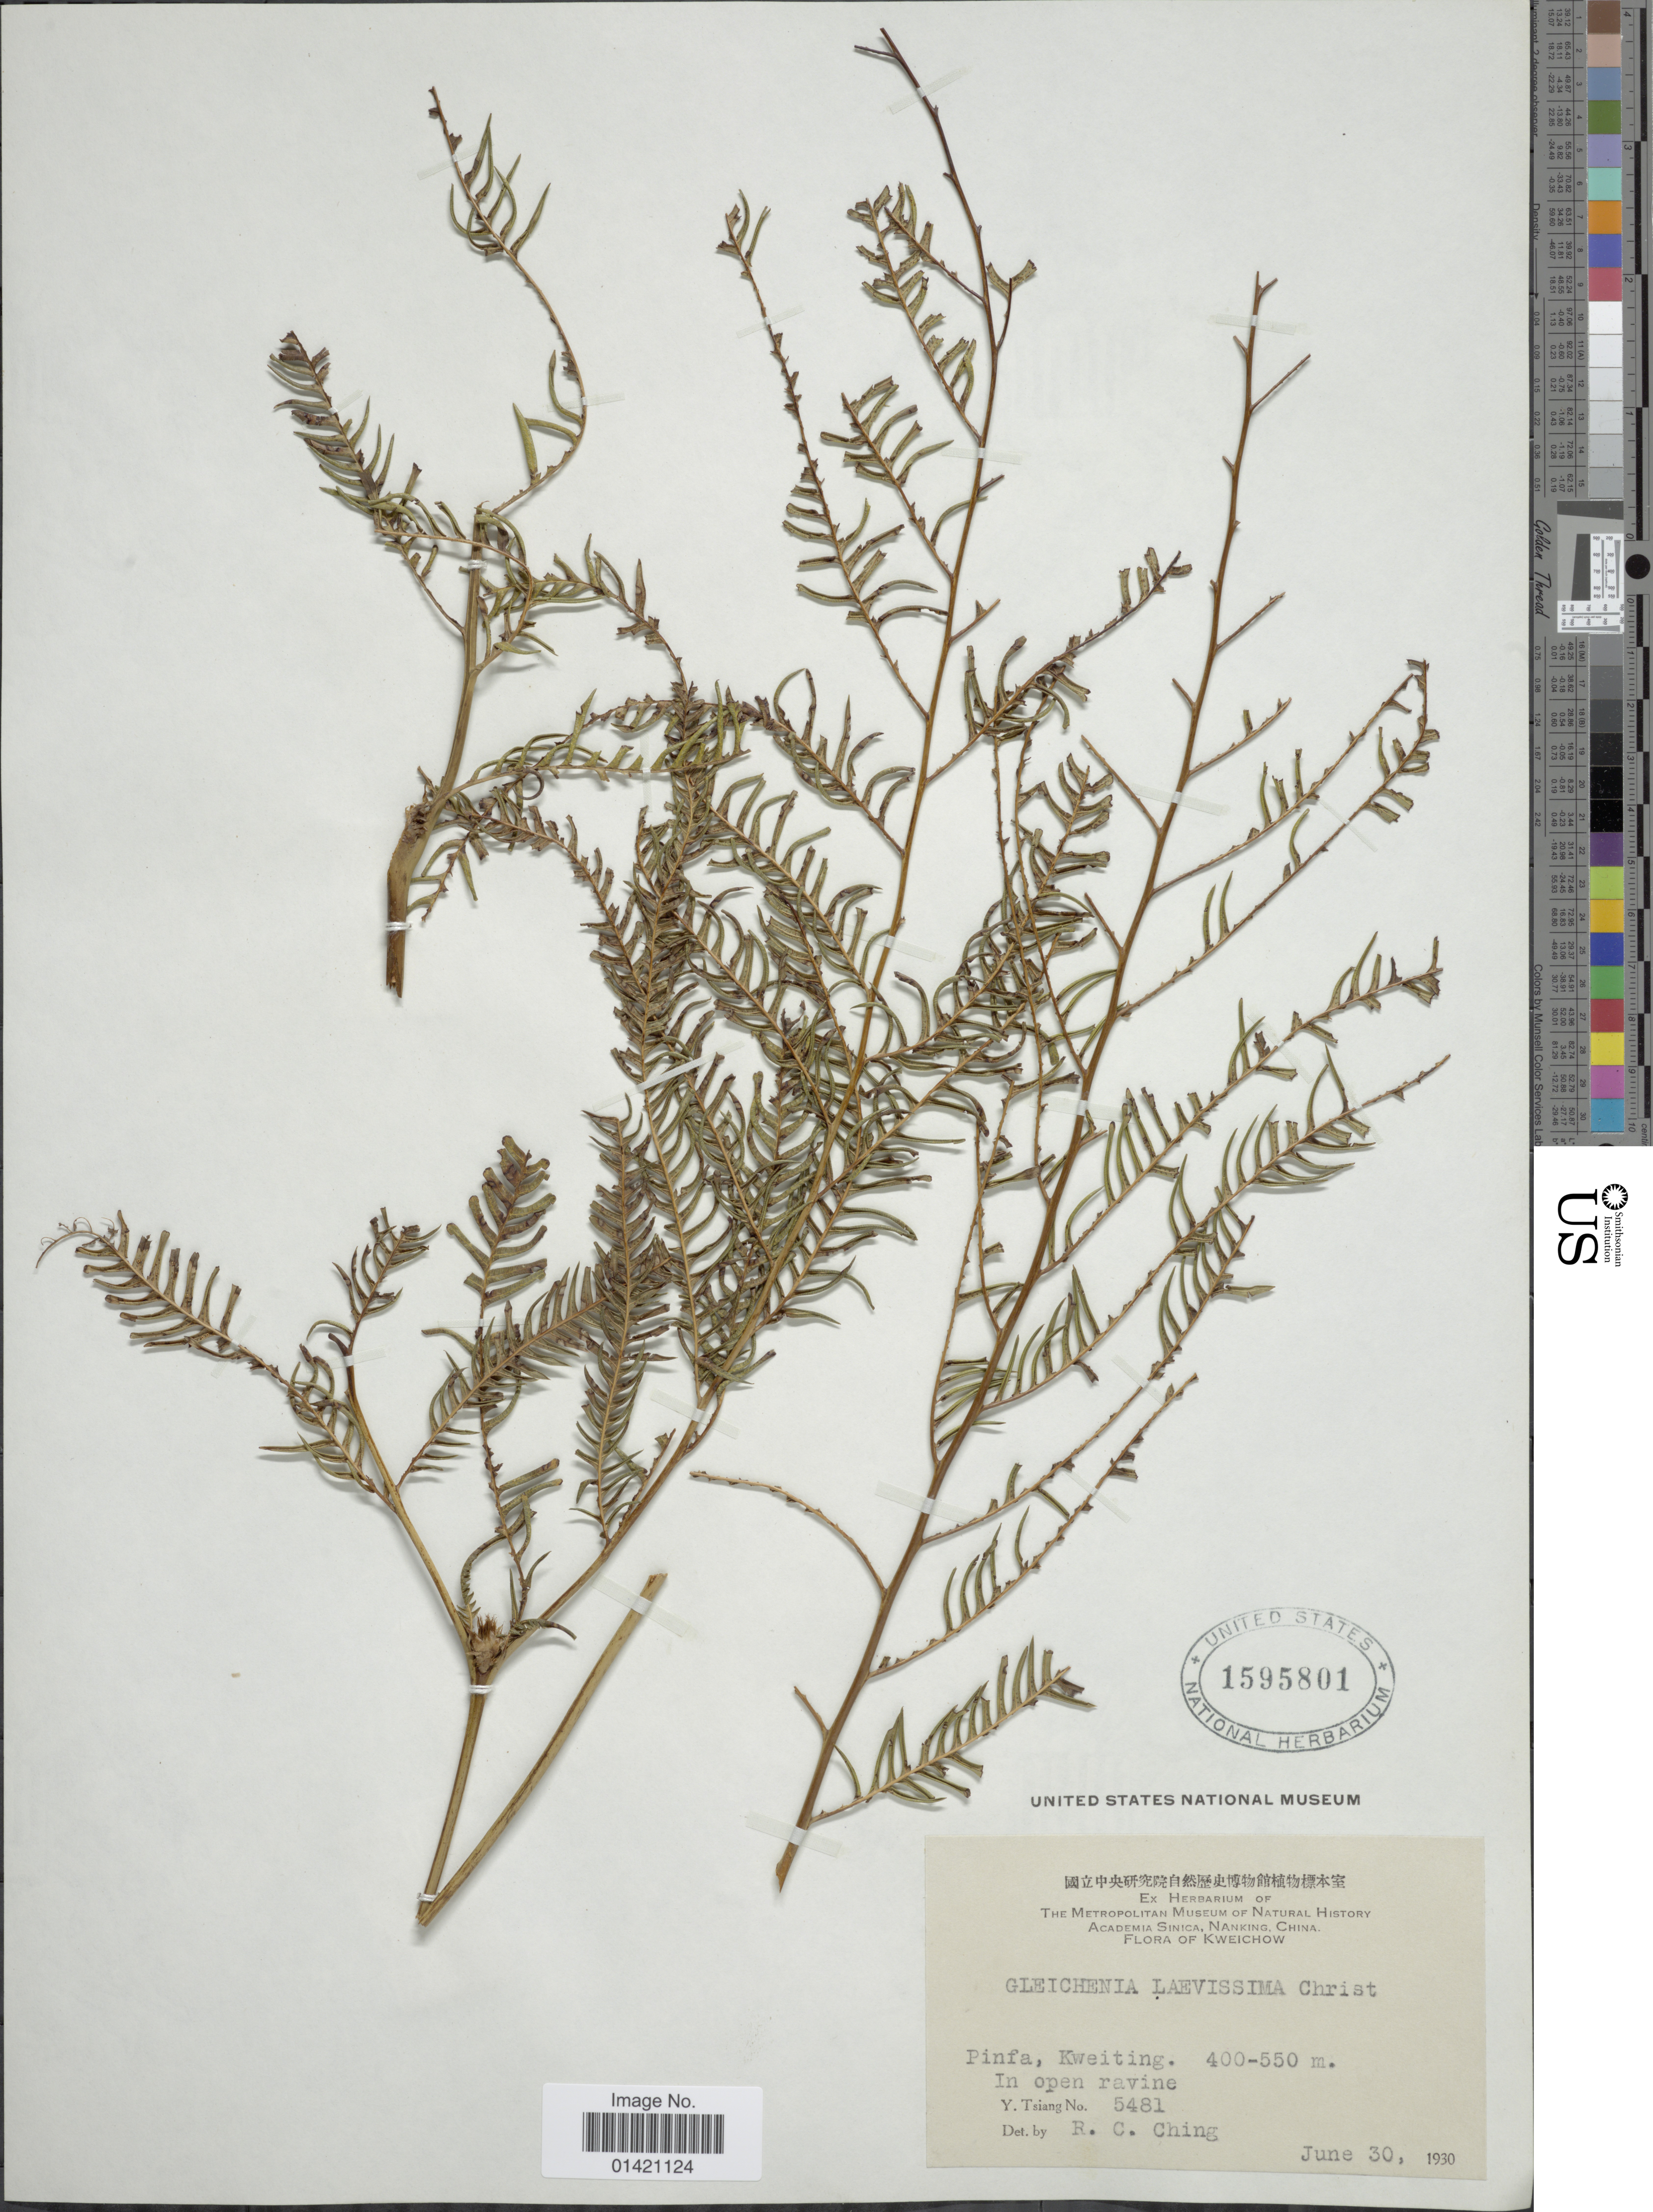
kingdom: Plantae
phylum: Tracheophyta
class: Polypodiopsida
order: Gleicheniales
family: Gleicheniaceae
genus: Diplopterygium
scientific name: Diplopterygium laevissimum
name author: (Christ) Nakai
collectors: Y. Tsiang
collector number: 5481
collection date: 1930-06-30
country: China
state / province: Guizhou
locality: Kweichow. Pinfa, Kweiting. In open ravine.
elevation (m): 400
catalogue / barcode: US 1595801